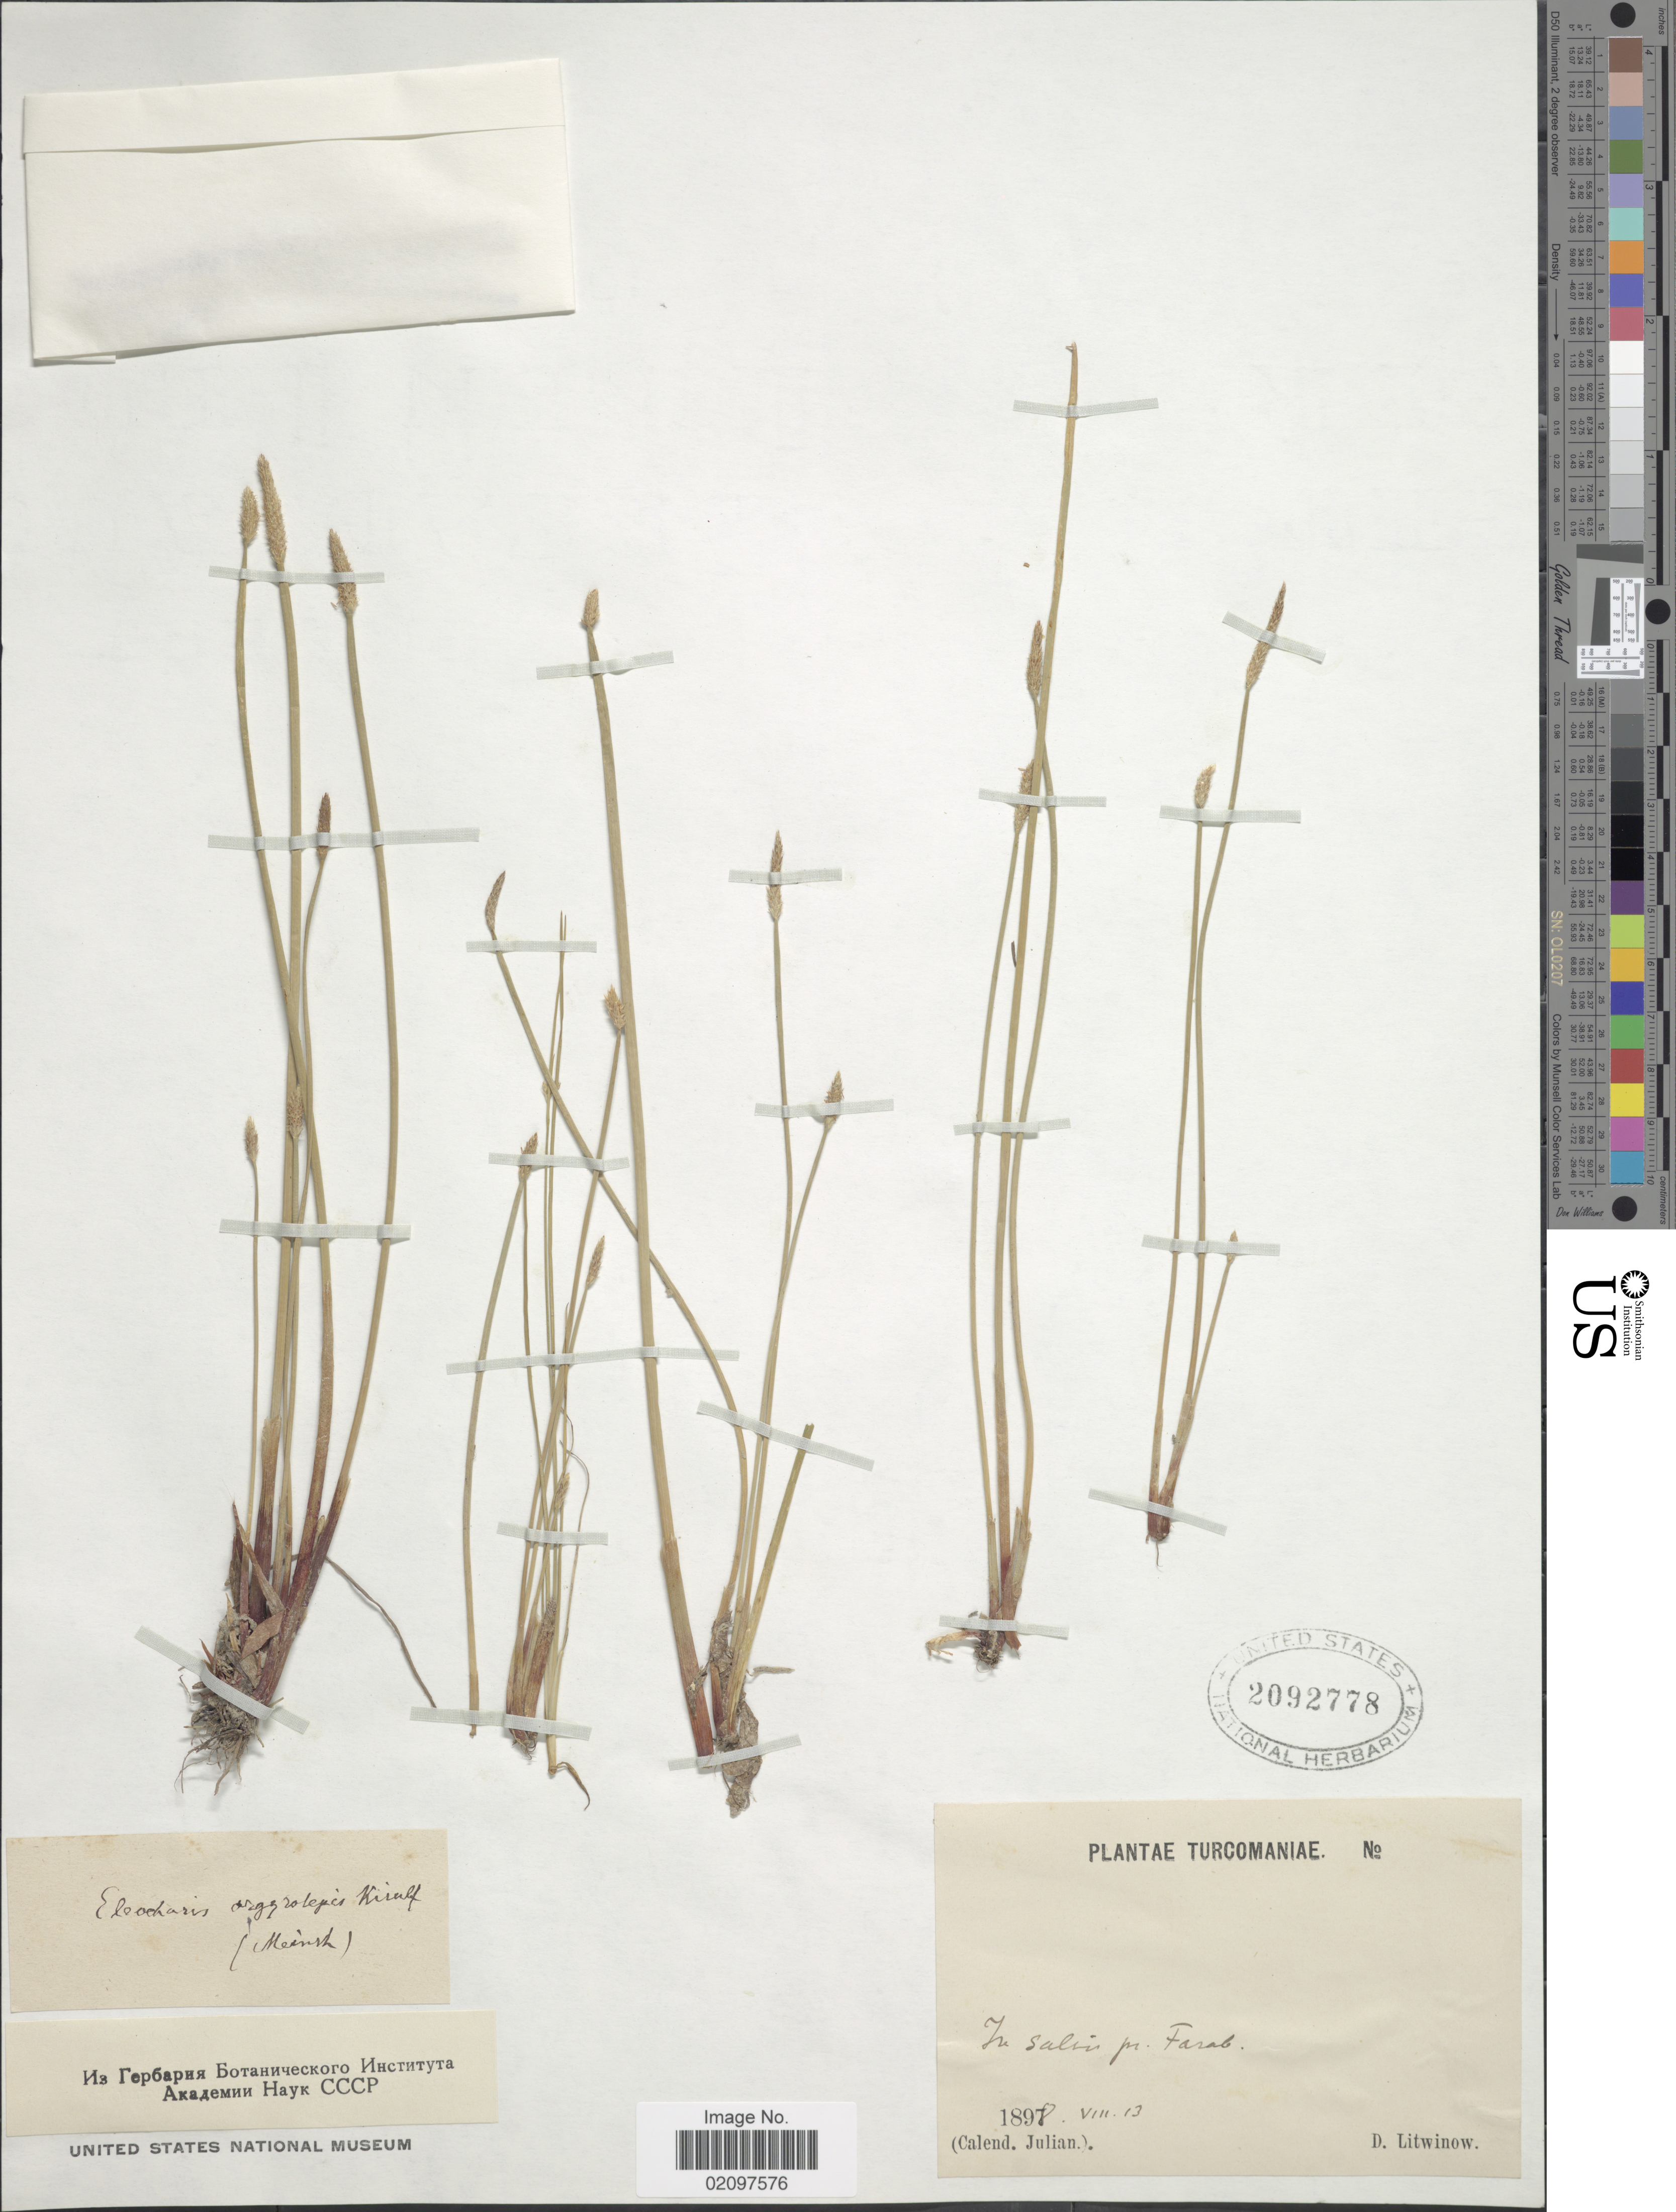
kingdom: Plantae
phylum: Tracheophyta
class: Liliopsida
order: Poales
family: Cyperaceae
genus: Eleocharis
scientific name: Eleocharis argyrolepis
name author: Kierulff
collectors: D. Litwinow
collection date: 1898-08-13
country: Turkey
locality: In salis pr. Farab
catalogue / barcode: US 2092778